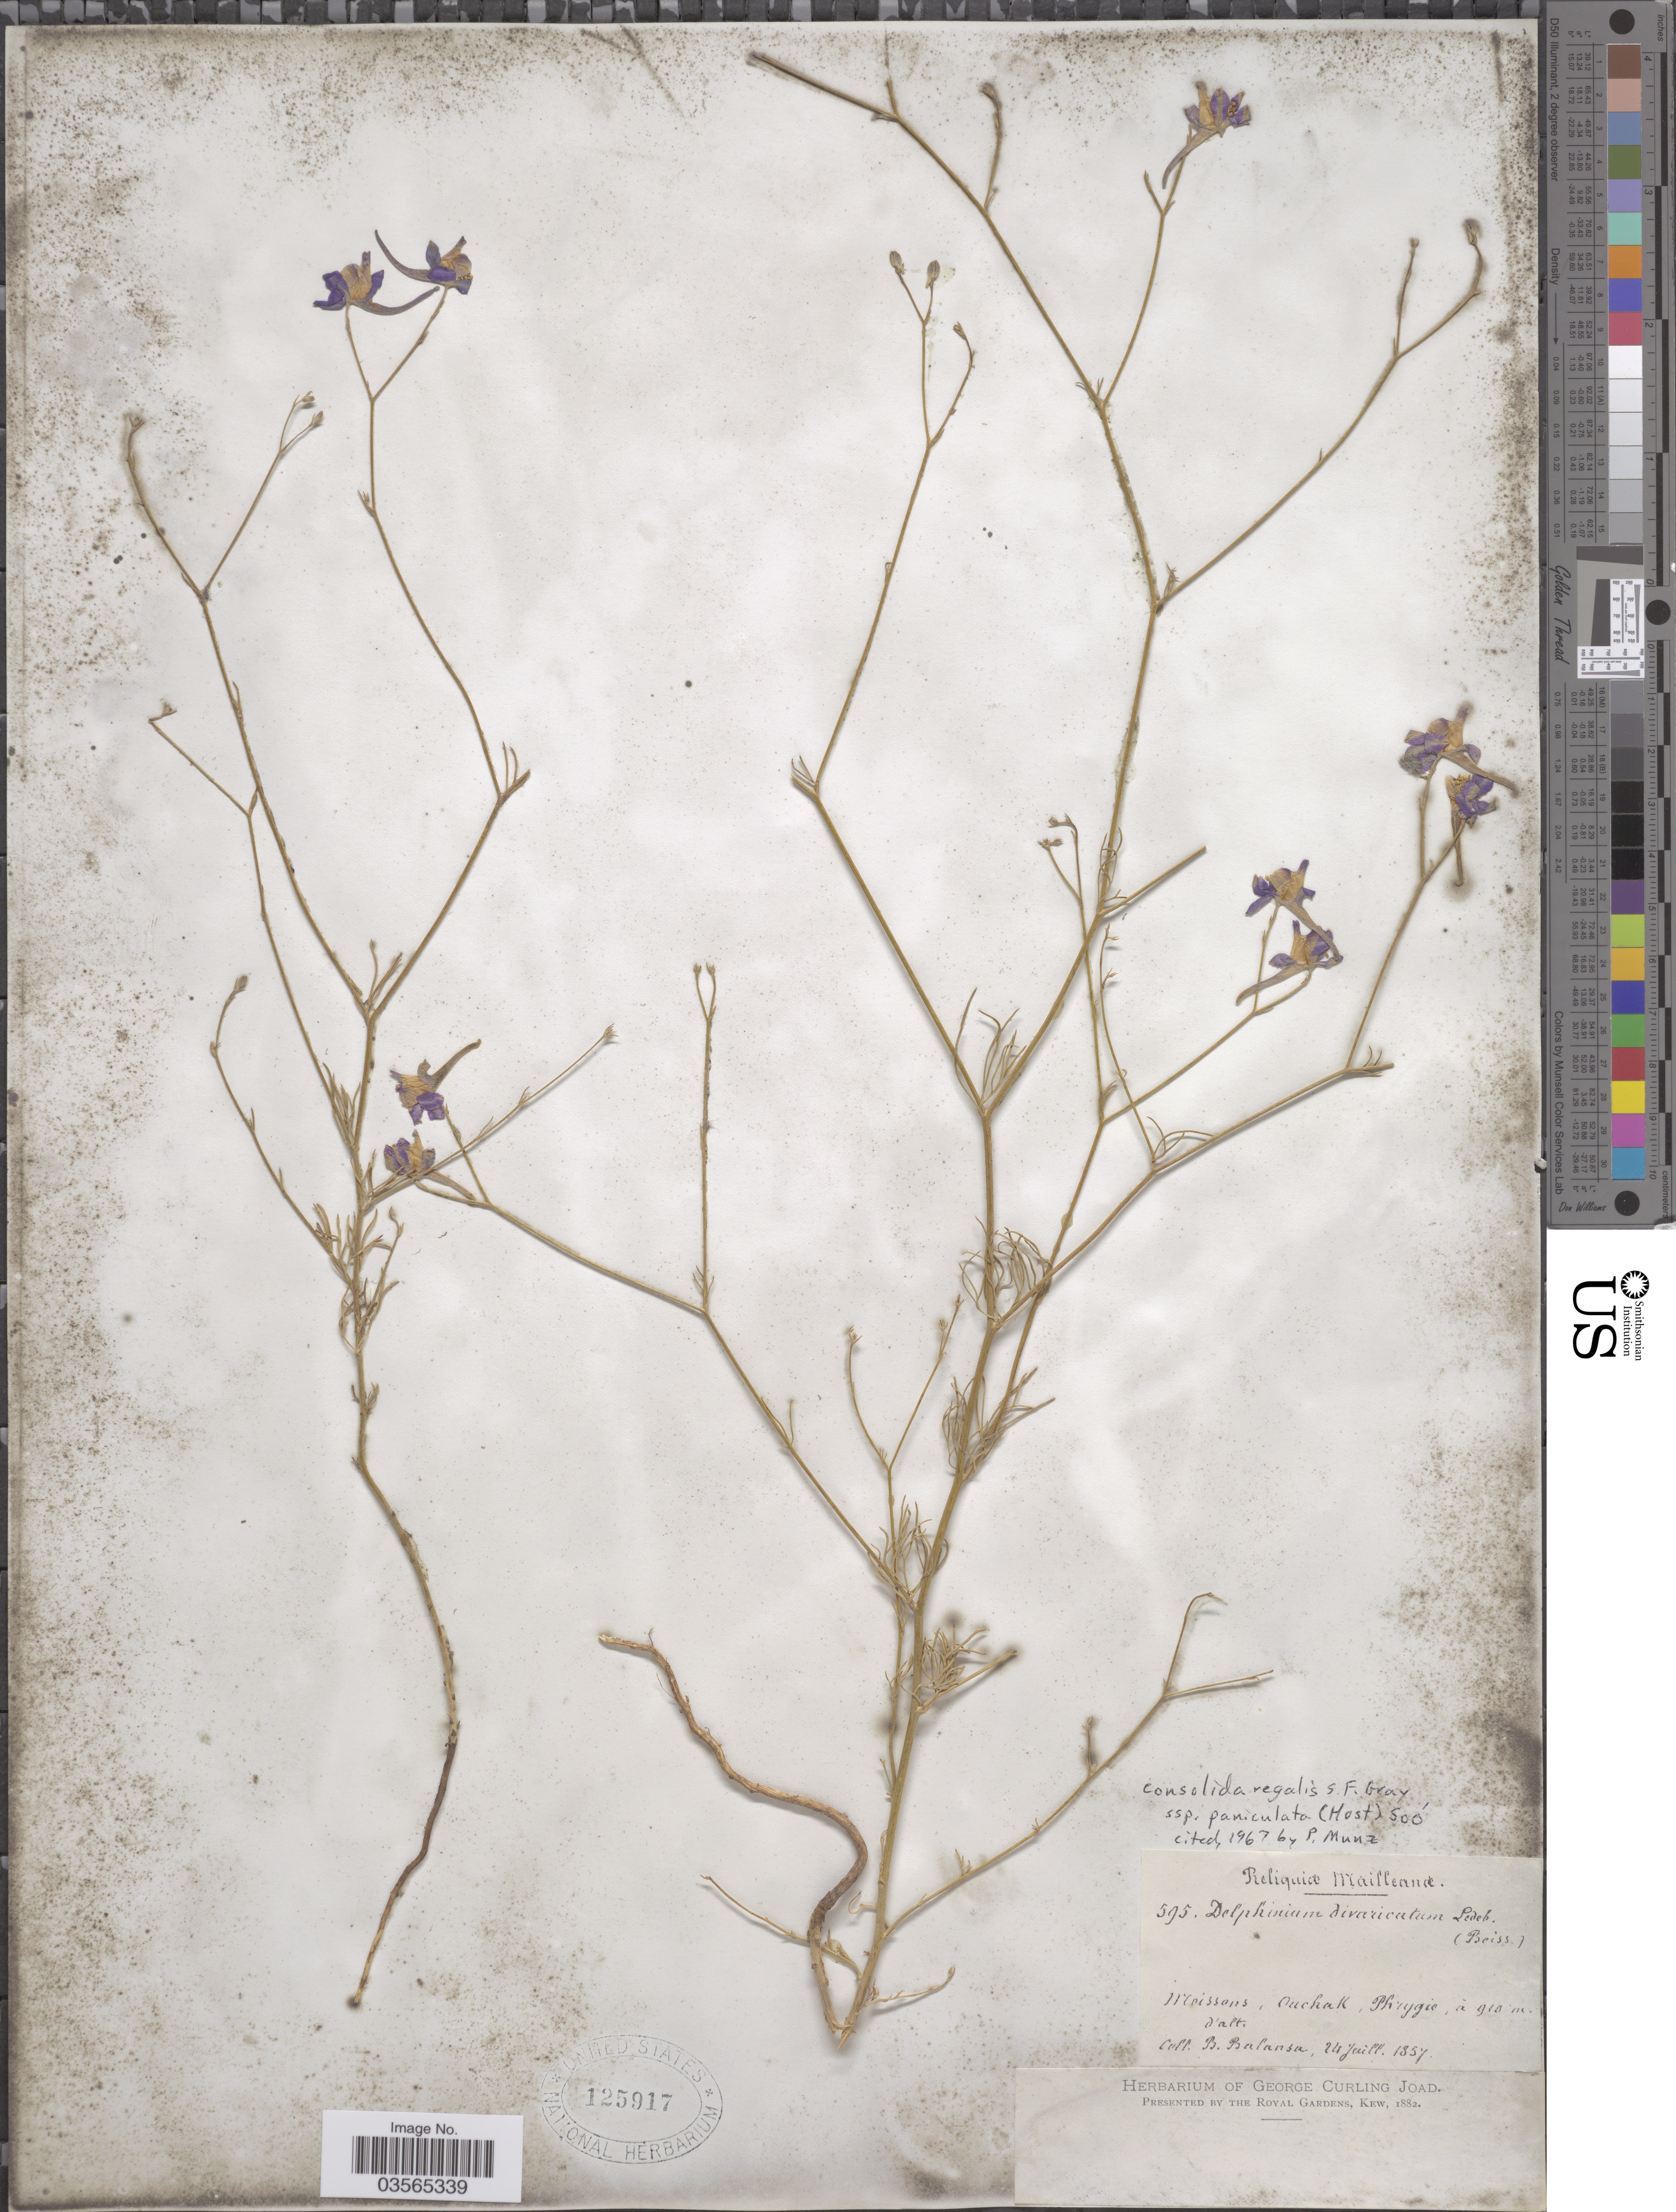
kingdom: Plantae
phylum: Tracheophyta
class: Magnoliopsida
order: Ranunculales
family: Ranunculaceae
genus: Delphinium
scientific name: Delphinium paniculatum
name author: Host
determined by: Strong, Mark T., (BOT), Smithsonian Institution - National Museum of Natural History (UNITED STATES)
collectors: B. Balansa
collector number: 595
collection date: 1857-07-24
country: Turkey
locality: Moissons, Ouchak, Phrygie.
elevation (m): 910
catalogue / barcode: US 125917